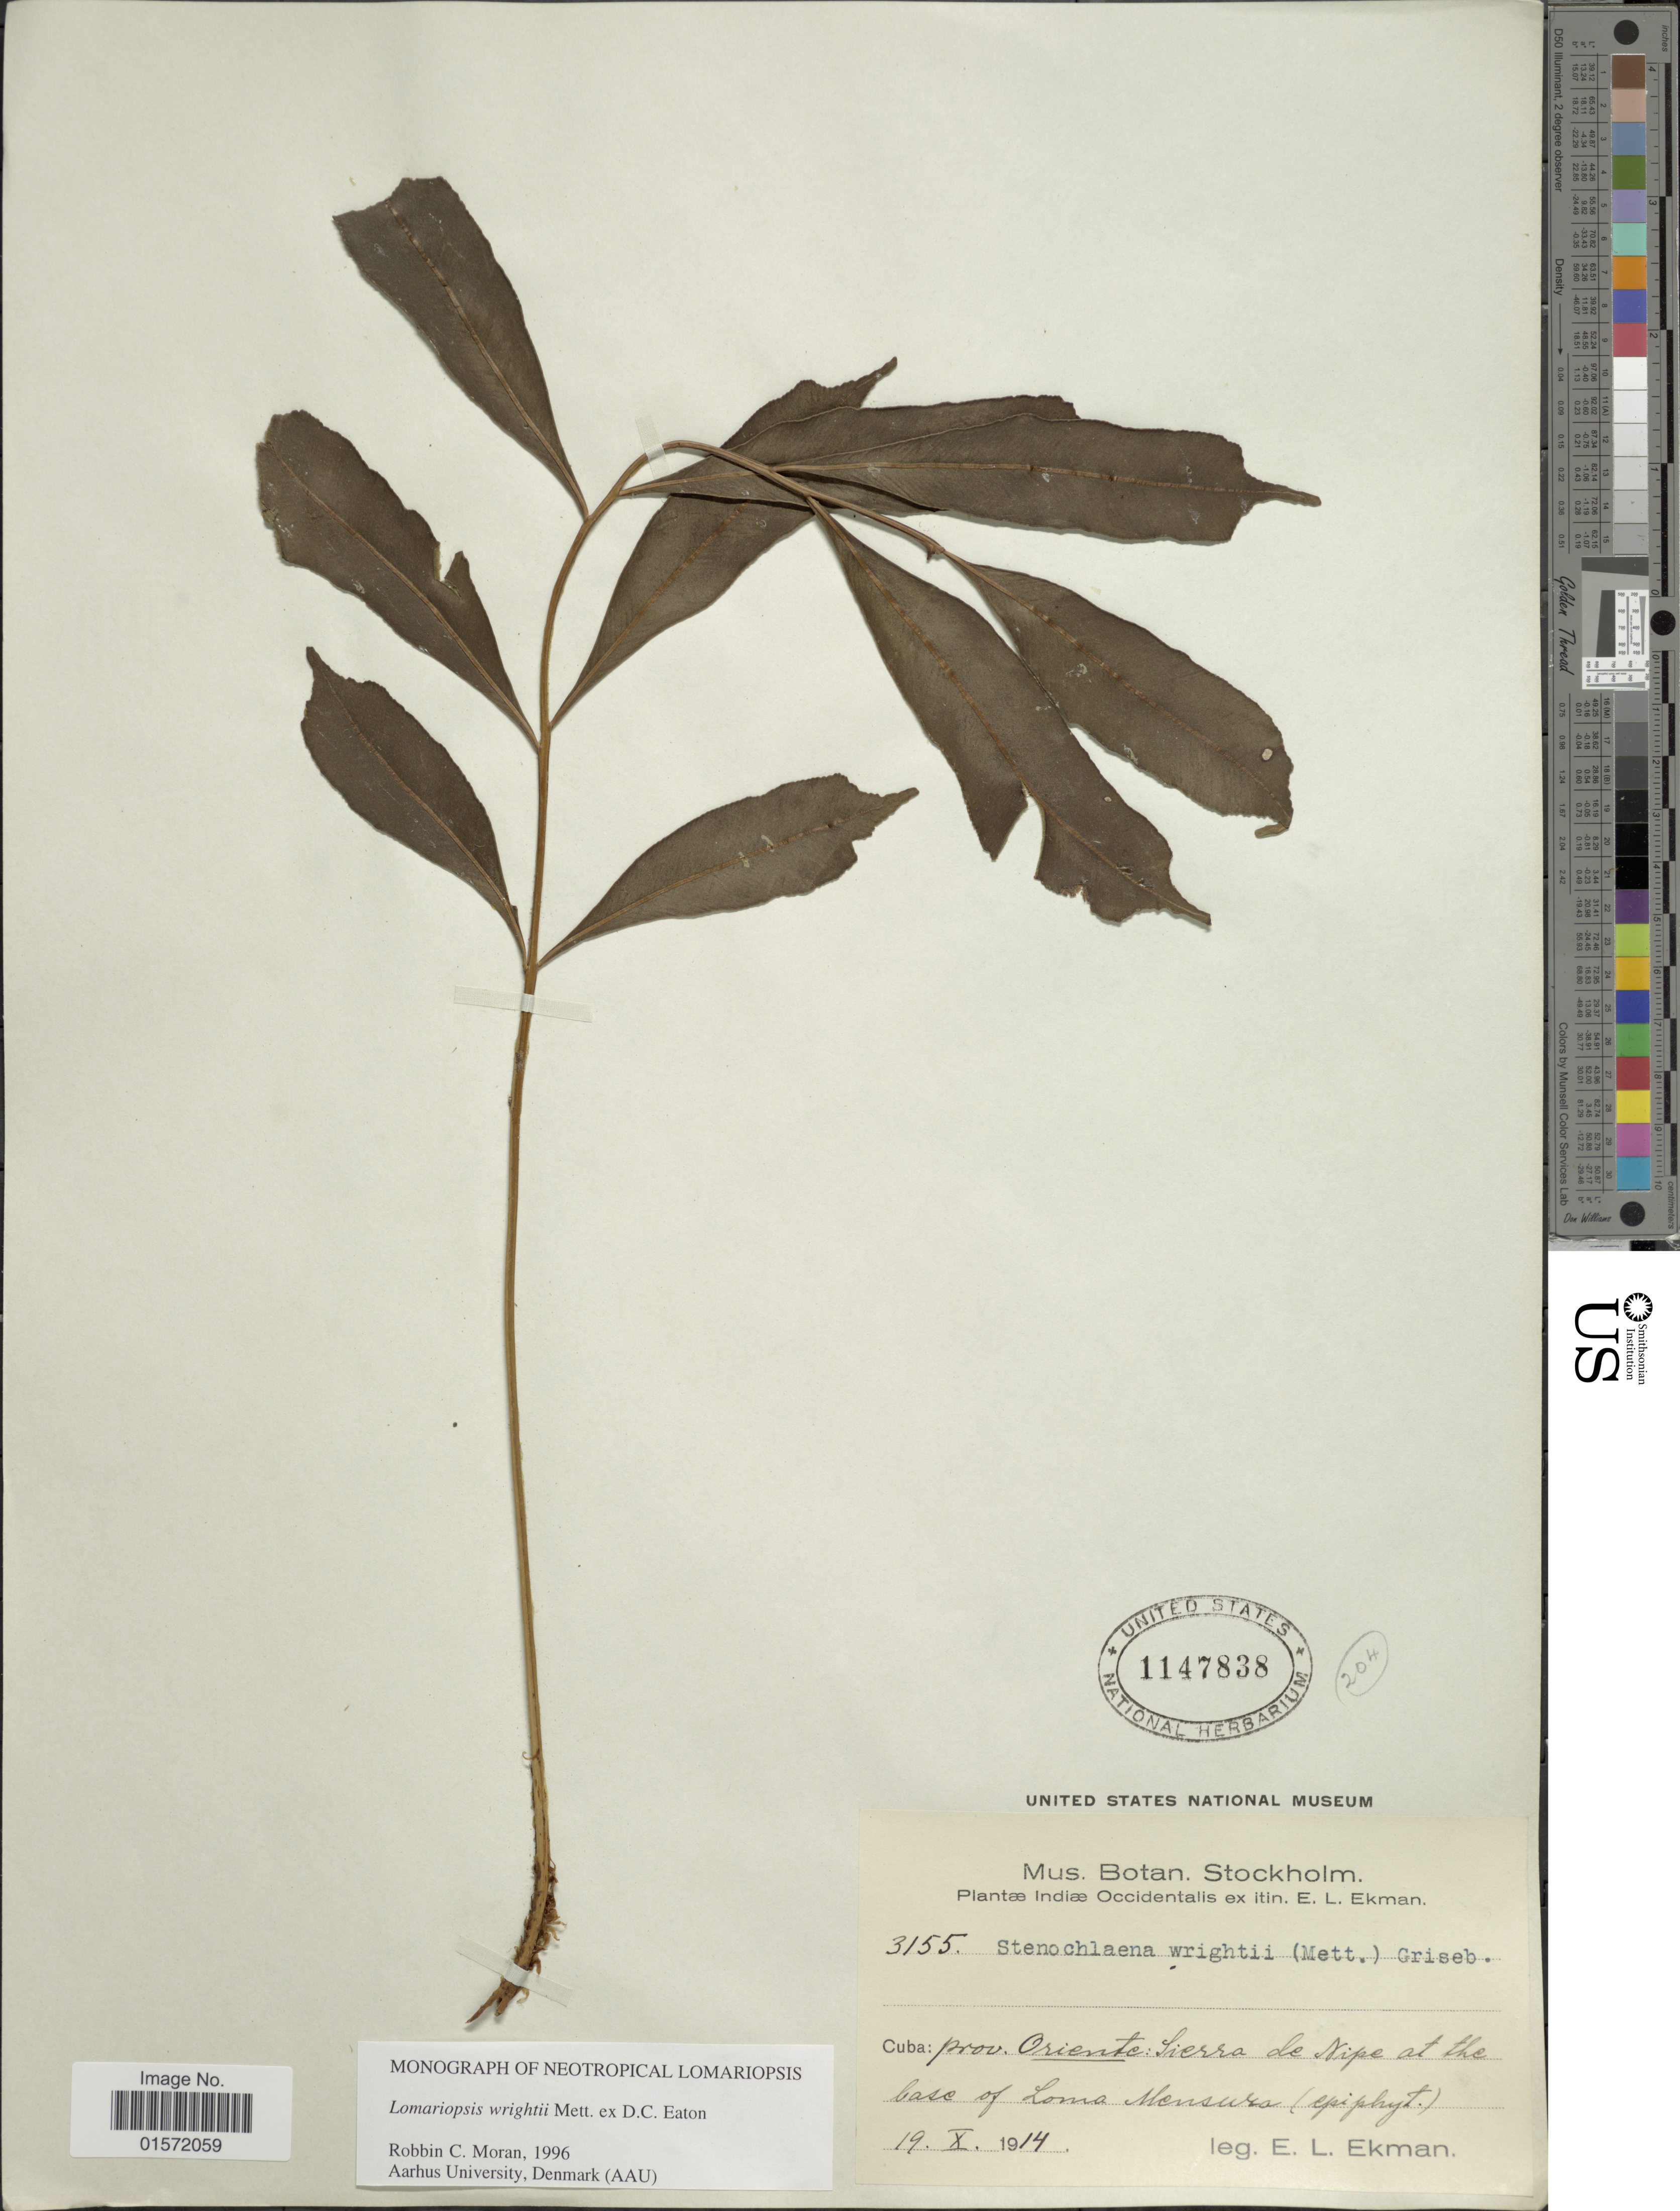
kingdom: Plantae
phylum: Tracheophyta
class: Polypodiopsida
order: Polypodiales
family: Lomariopsidaceae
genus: Lomariopsis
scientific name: Lomariopsis wrightii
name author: Mett. ex D.C. Eaton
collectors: E. L. Ekman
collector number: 3155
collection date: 1914-10-19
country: Cuba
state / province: Oriente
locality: Sierra de Nipe at the base of Loma Mensura (epiphyt)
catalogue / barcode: US 1147838